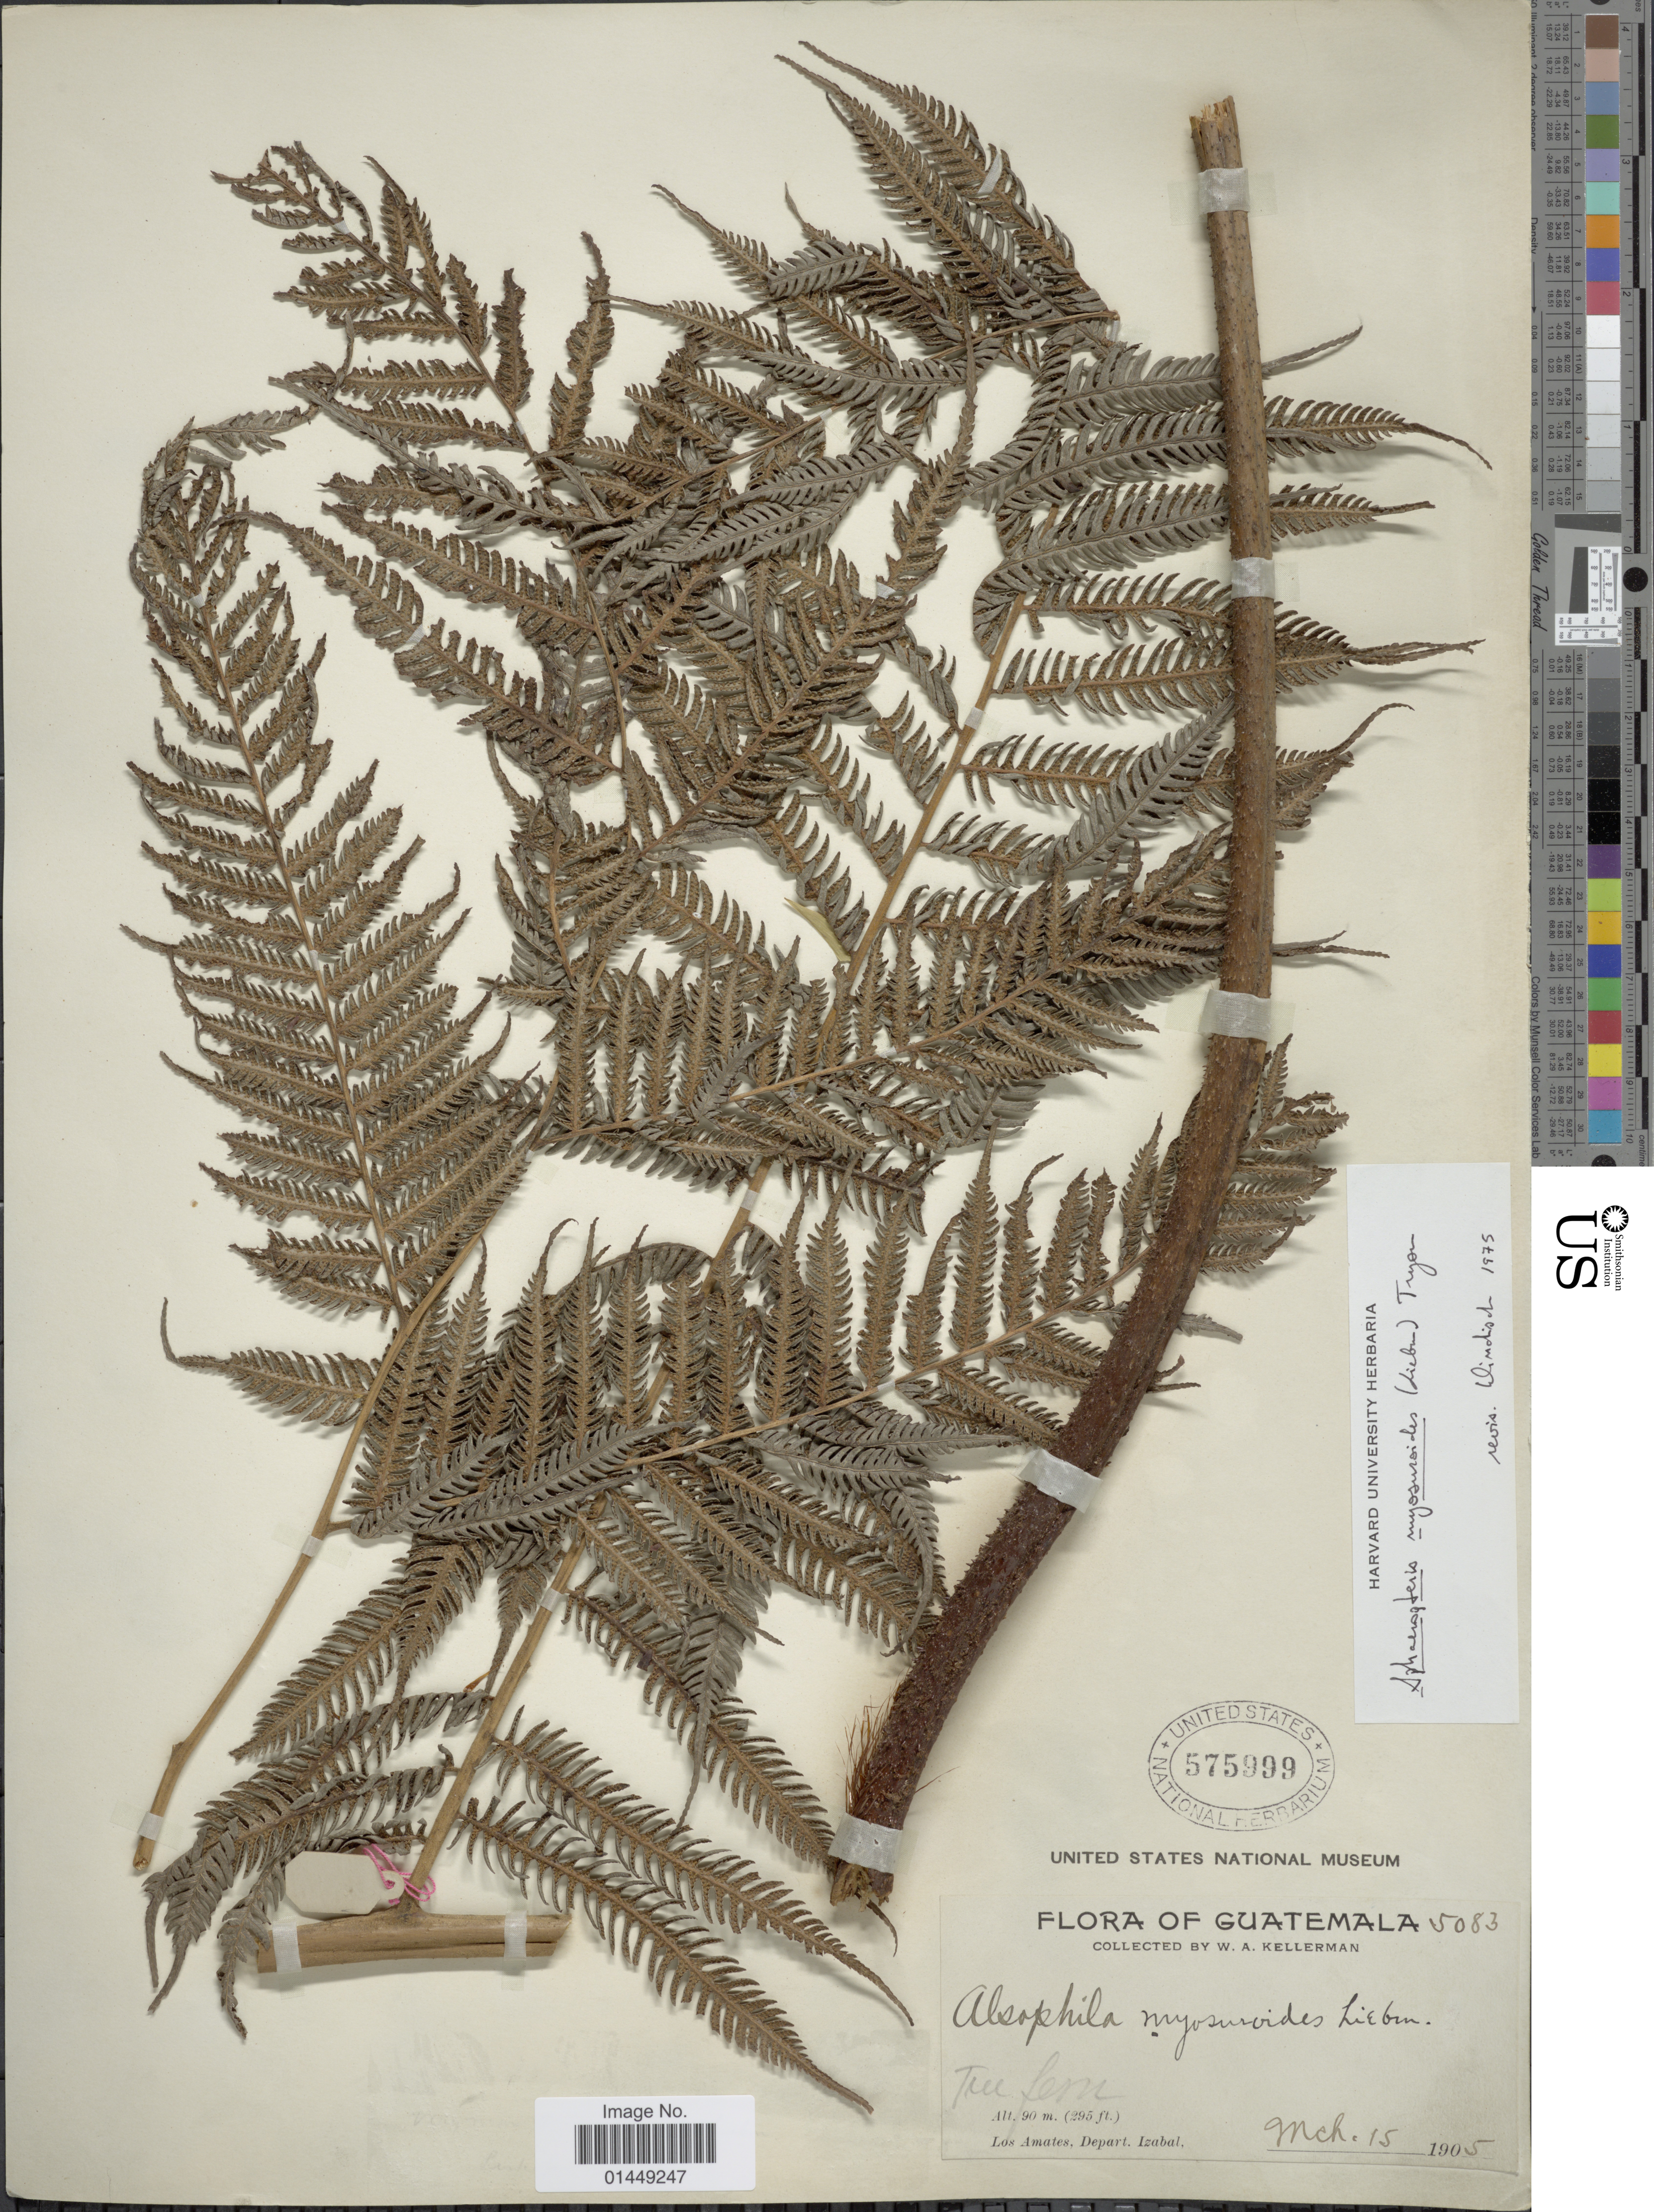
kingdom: Plantae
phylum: Tracheophyta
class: Polypodiopsida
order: Cyatheales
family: Cyatheaceae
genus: Cyathea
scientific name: Cyathea myosuriodes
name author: (Liebm.) Domin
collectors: W. Kellerman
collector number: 5083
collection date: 1905-03-15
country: Guatemala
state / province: Izabal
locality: Los Amates, Depart. Izabal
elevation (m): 90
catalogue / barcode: US 575999